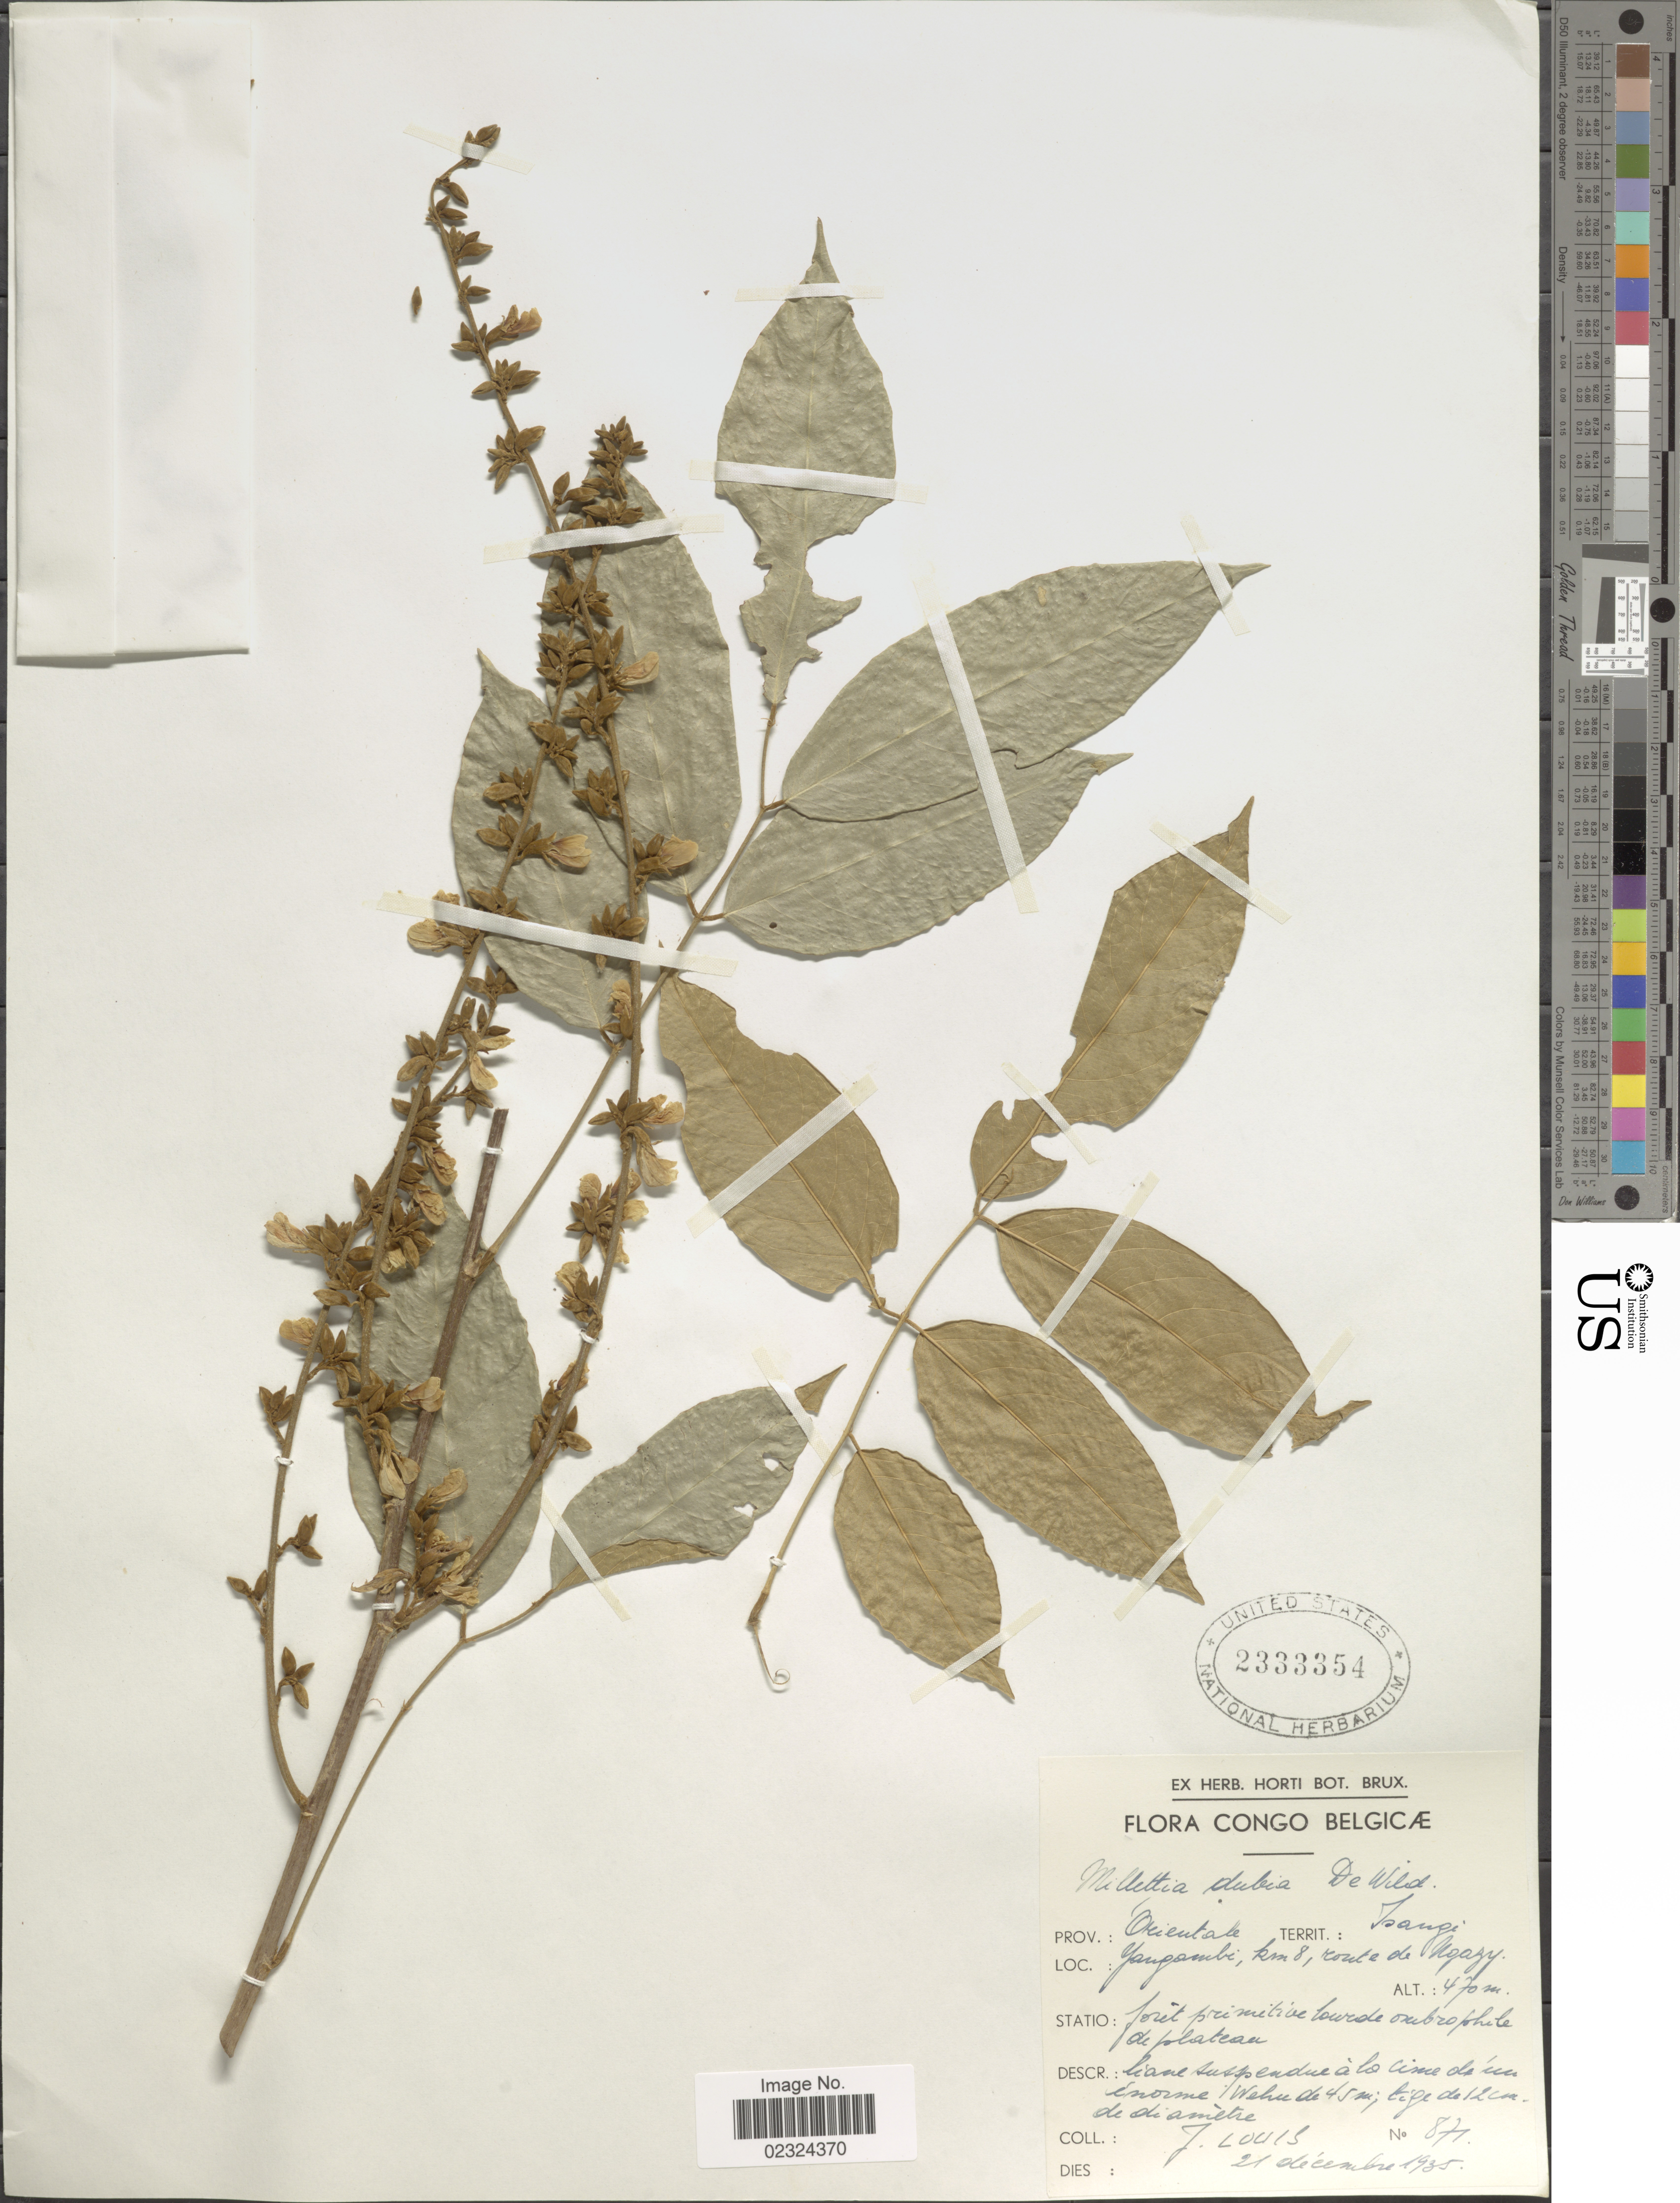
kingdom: Plantae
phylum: Tracheophyta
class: Magnoliopsida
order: Fabales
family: Fabaceae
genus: Millettia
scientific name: Millettia dubia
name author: De Wild.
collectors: J. Louis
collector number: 871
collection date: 1935-12-21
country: Congo, Democratic Republic of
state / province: Tshopo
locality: Congo Belgicae. Tsangi. Yangambi, km8, route de Ngazi.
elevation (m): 470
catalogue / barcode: US 2333354